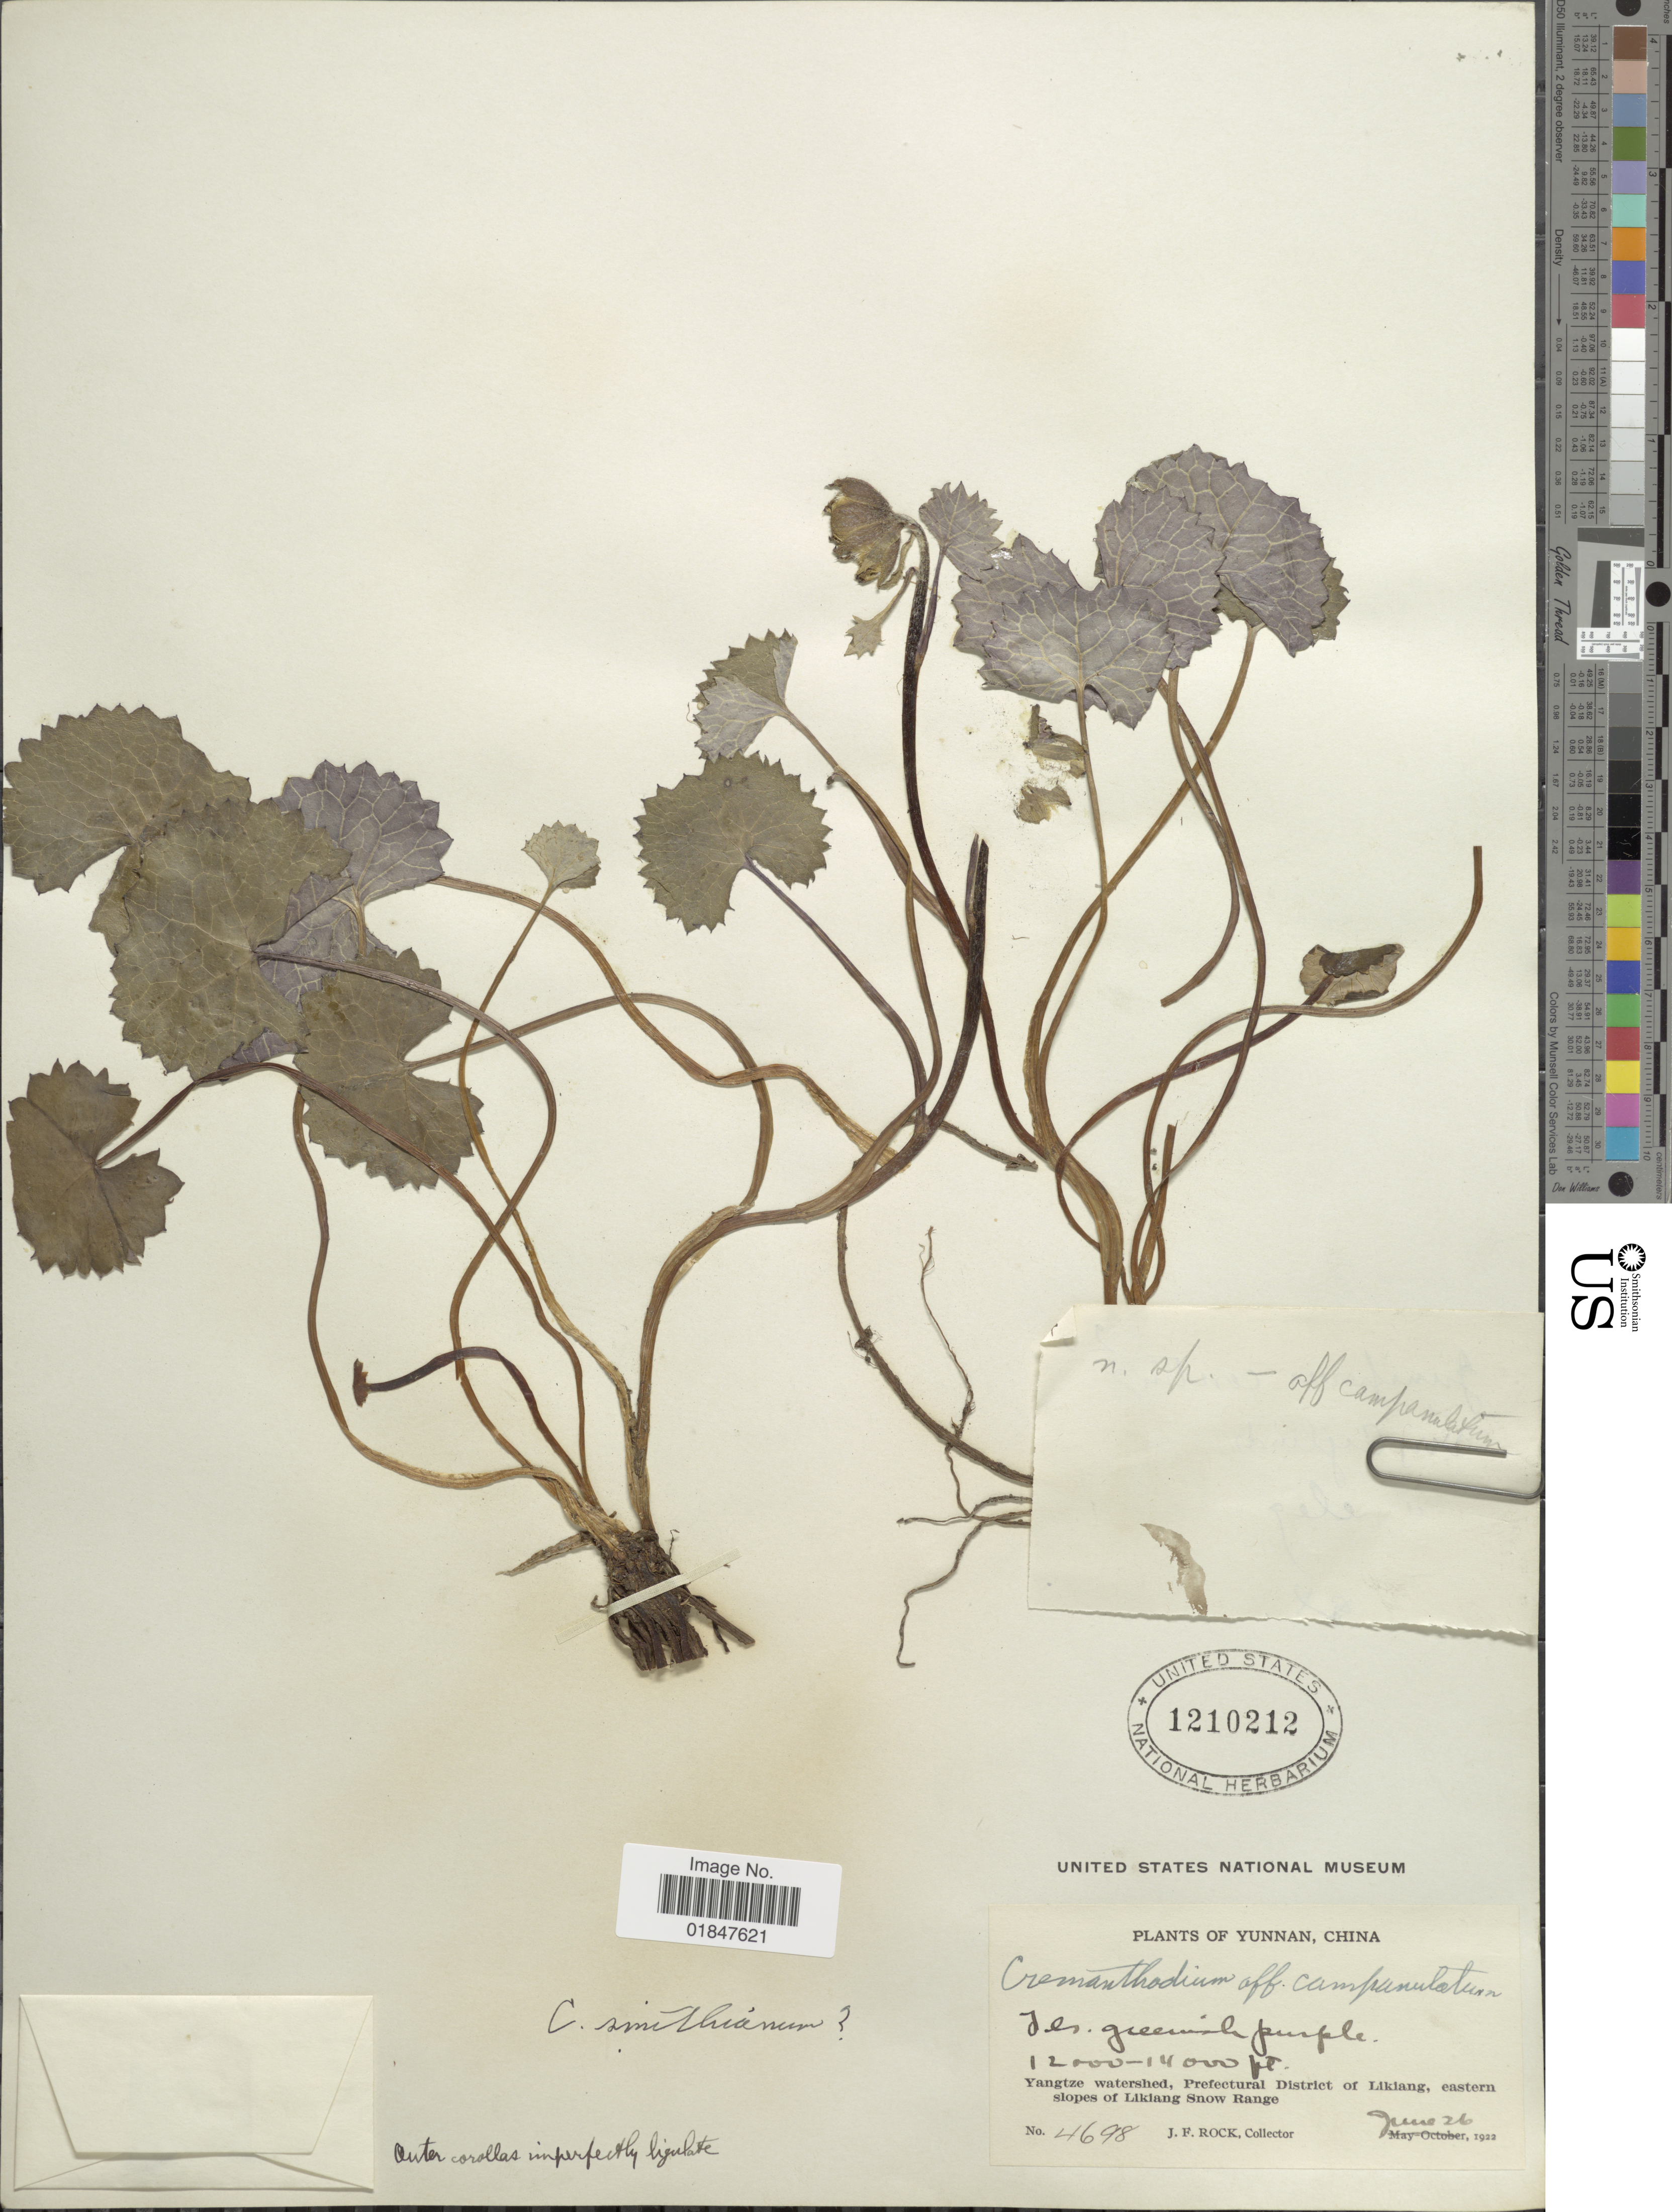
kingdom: Plantae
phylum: Tracheophyta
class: Magnoliopsida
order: Asterales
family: Asteraceae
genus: Cremanthodium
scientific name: Cremanthodium smithianum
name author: (Hand.-Mazz.) Hand.-Mazz.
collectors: J. Rock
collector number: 4698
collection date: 1922-06-26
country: China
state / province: Yunnan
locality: Yangtze watershed, Prefectural District of Likiang, eastern slopes of Likiang Snow Range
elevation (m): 3658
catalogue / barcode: US 1210212